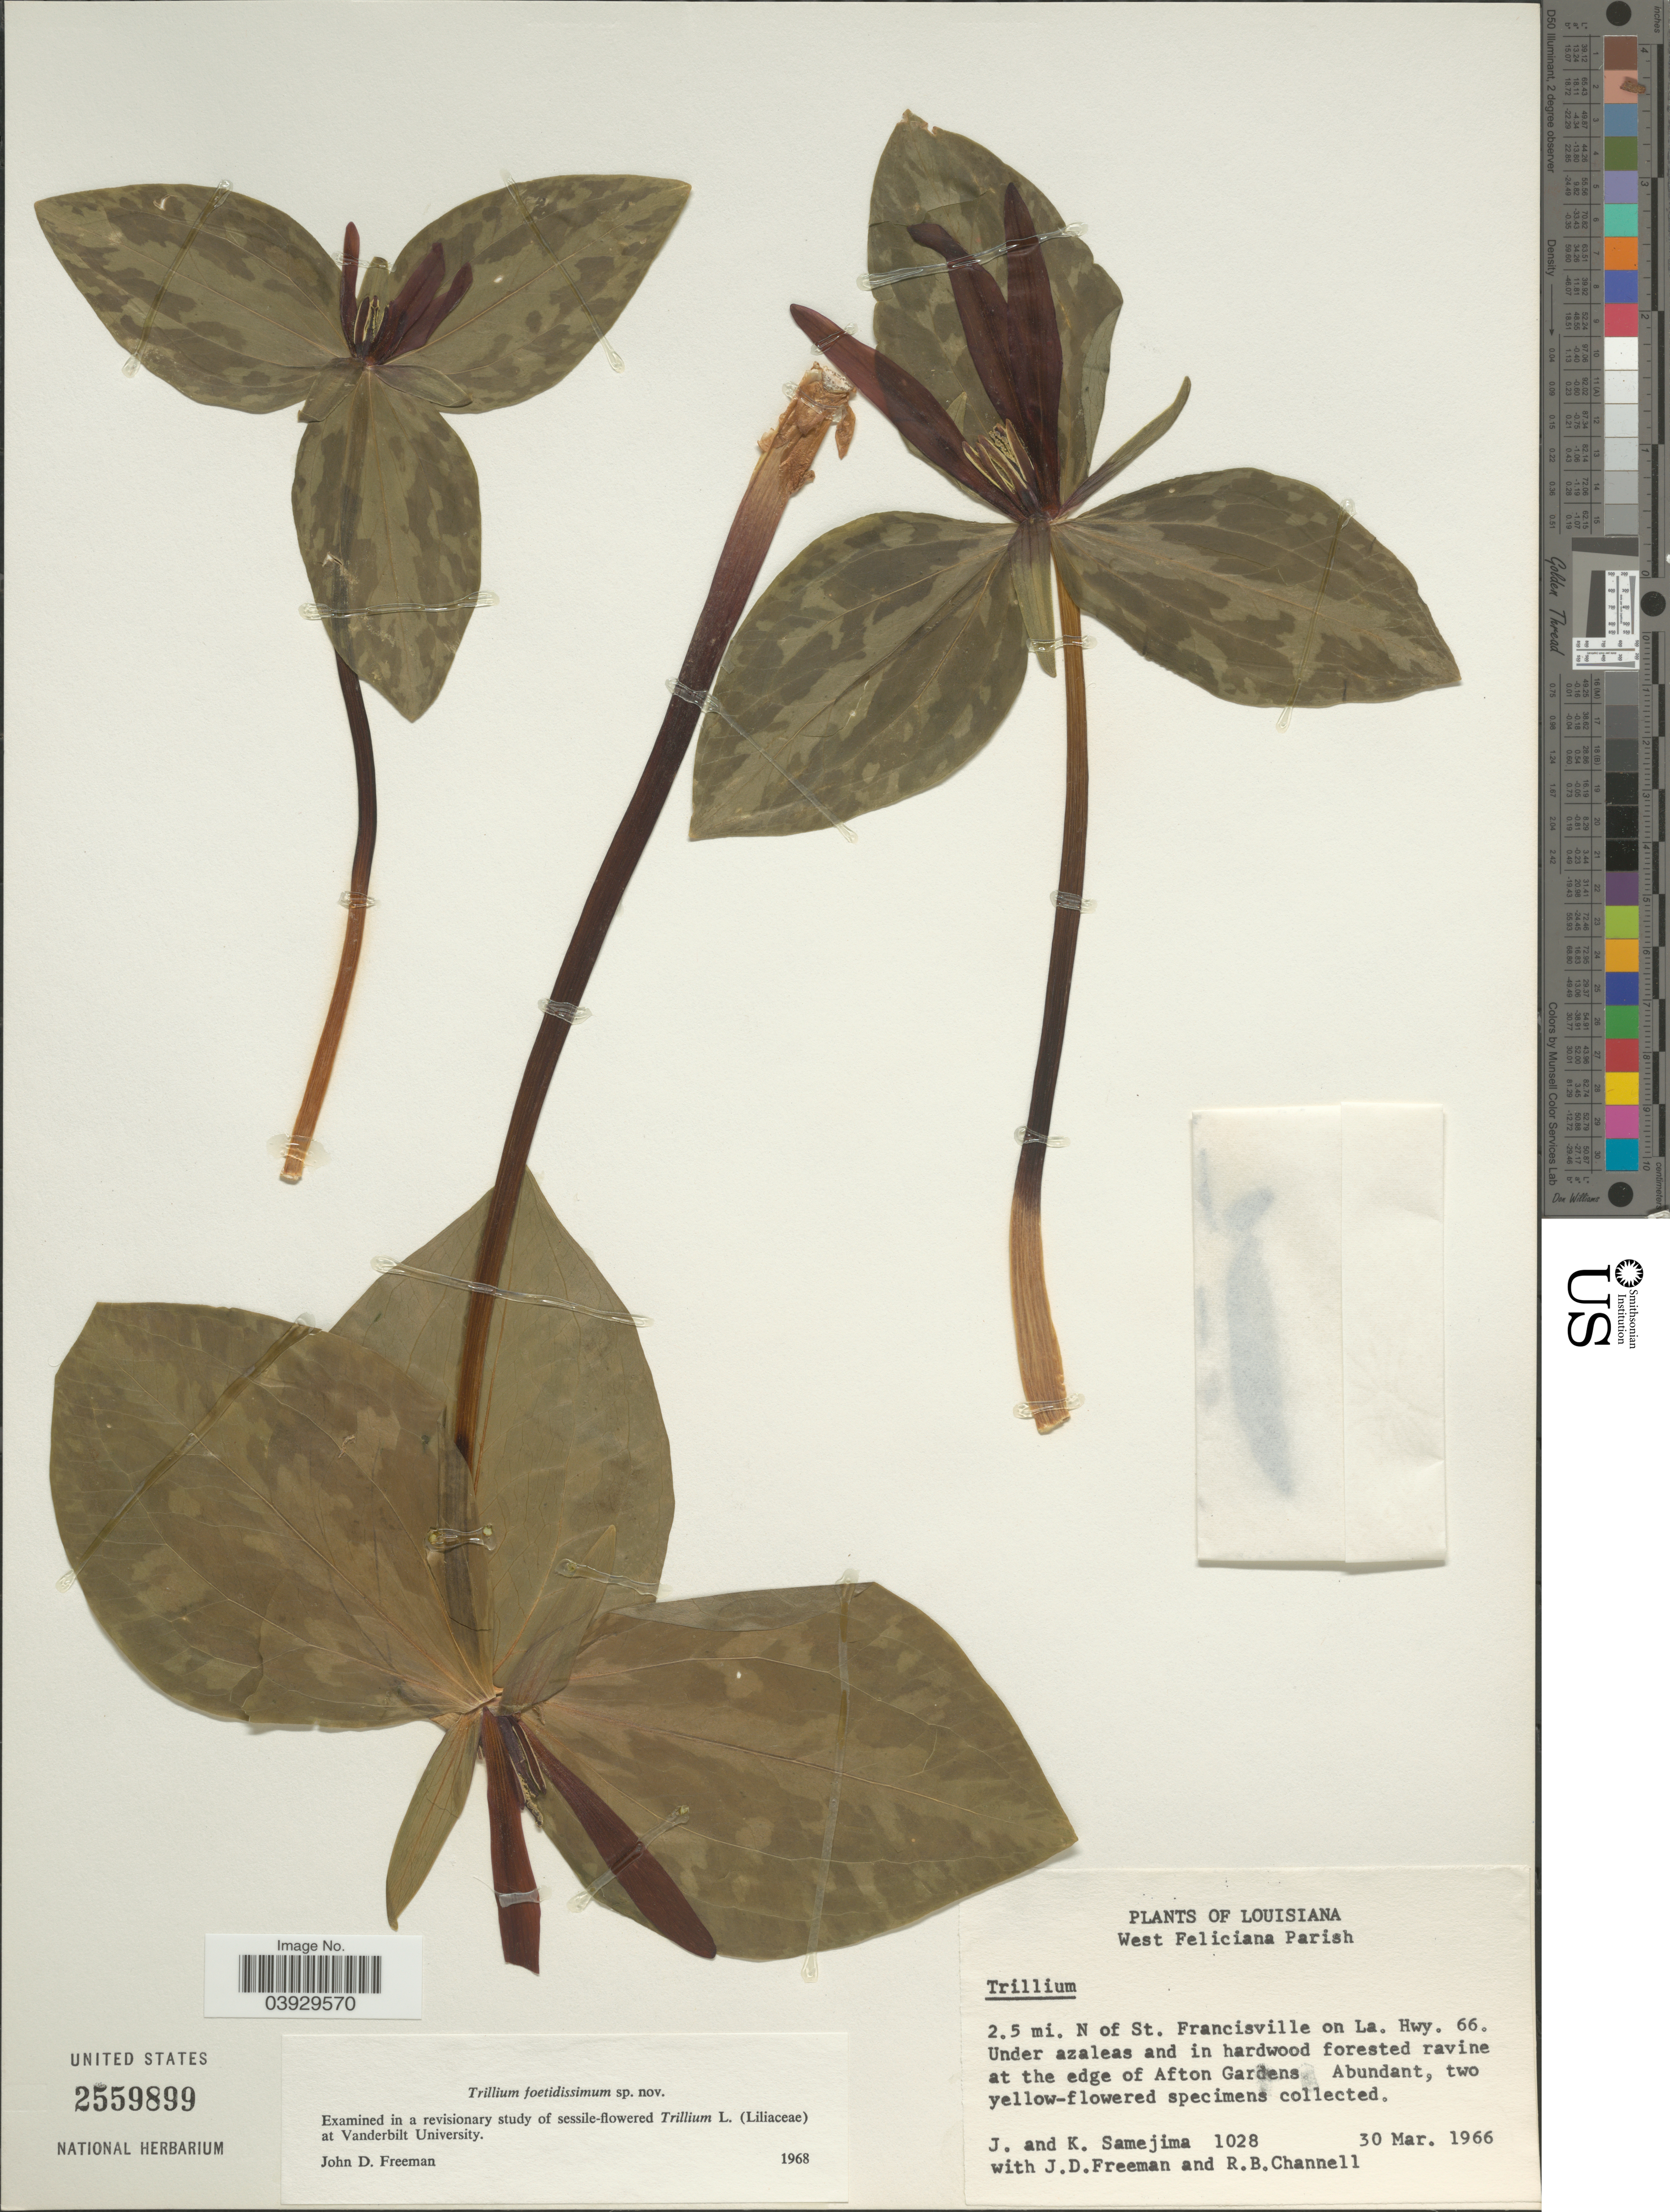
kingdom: Plantae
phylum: Tracheophyta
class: Liliopsida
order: Liliales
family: Melanthiaceae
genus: Trillium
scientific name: Trillium foetidissimum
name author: J. D. Freeman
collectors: J. Samejima, K. Samejima, J. Freeman & R. B. Channell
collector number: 1028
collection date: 1966-03-30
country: United States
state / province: Louisiana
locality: West Feliciana Parish. 2.5 mi. N of St. Francisville on La. Hwy. 66. At the edge of Afton Gardens.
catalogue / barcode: US 2559899